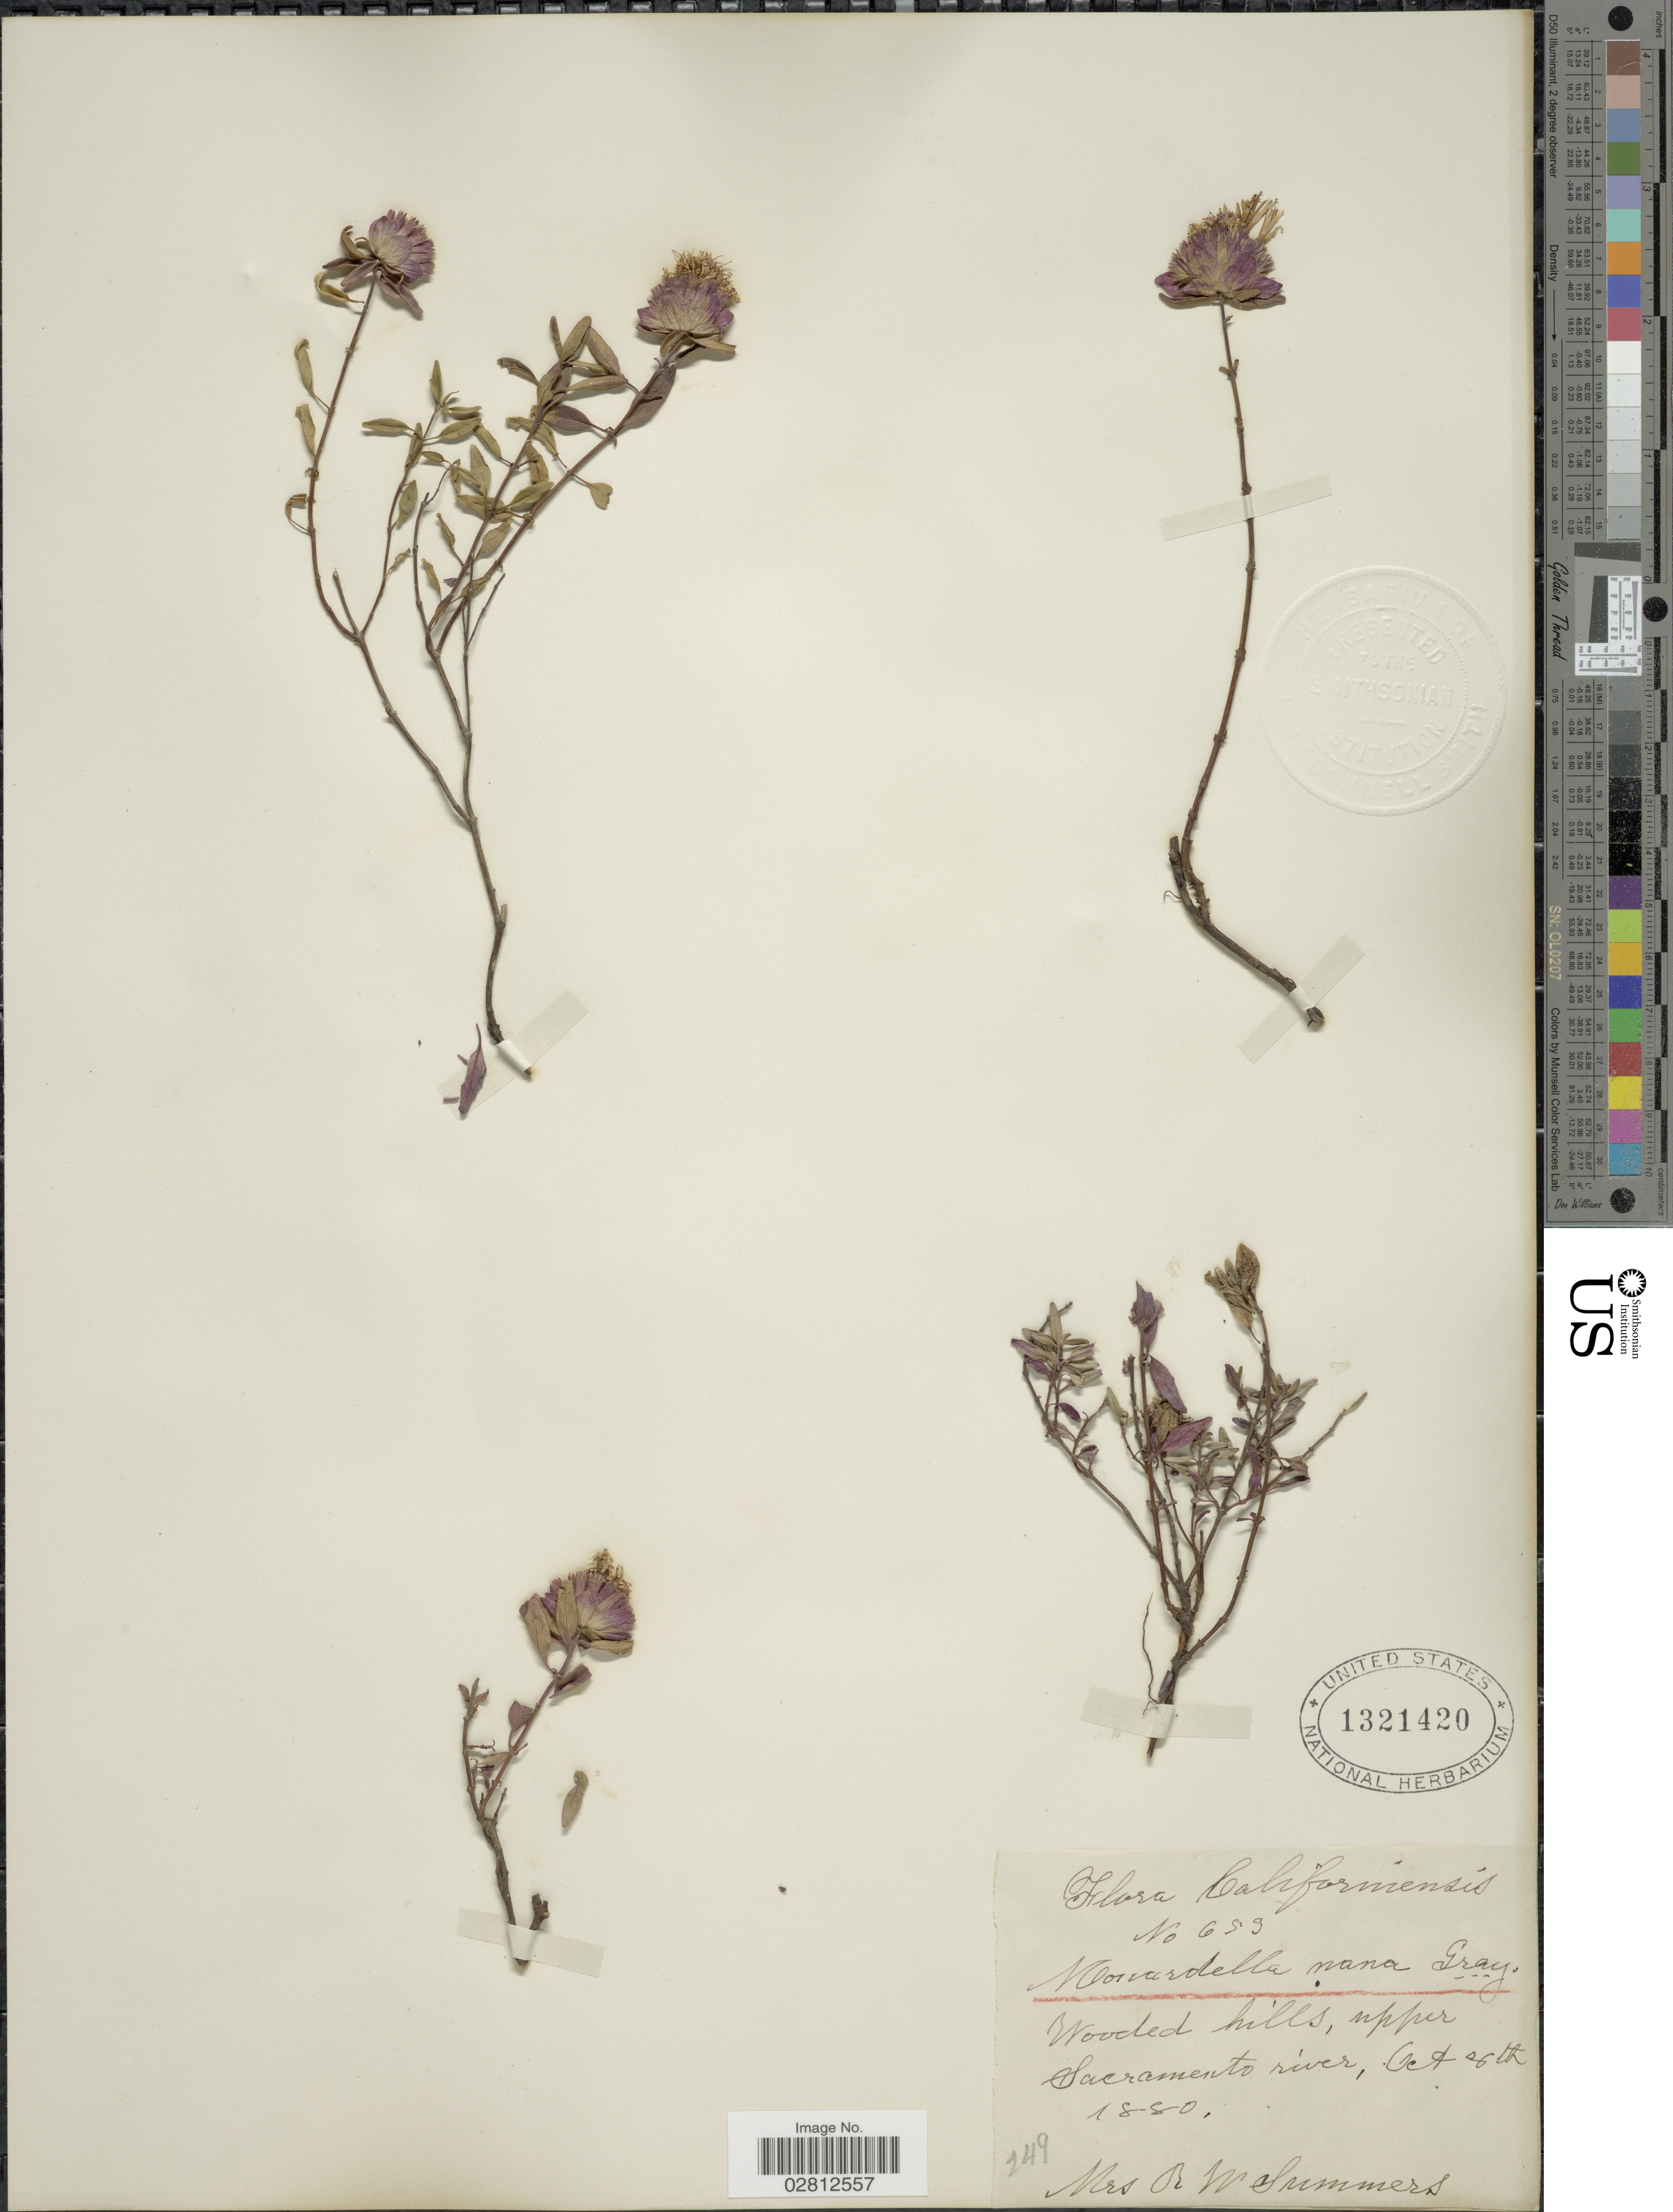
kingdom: Plantae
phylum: Tracheophyta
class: Magnoliopsida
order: Lamiales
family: Lamiaceae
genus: Monardella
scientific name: Monardella nana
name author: A. Gray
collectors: R. Summers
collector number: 653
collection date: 1880-10-08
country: United States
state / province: California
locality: Wooded hills, upper Sacramento river.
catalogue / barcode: US 1321420